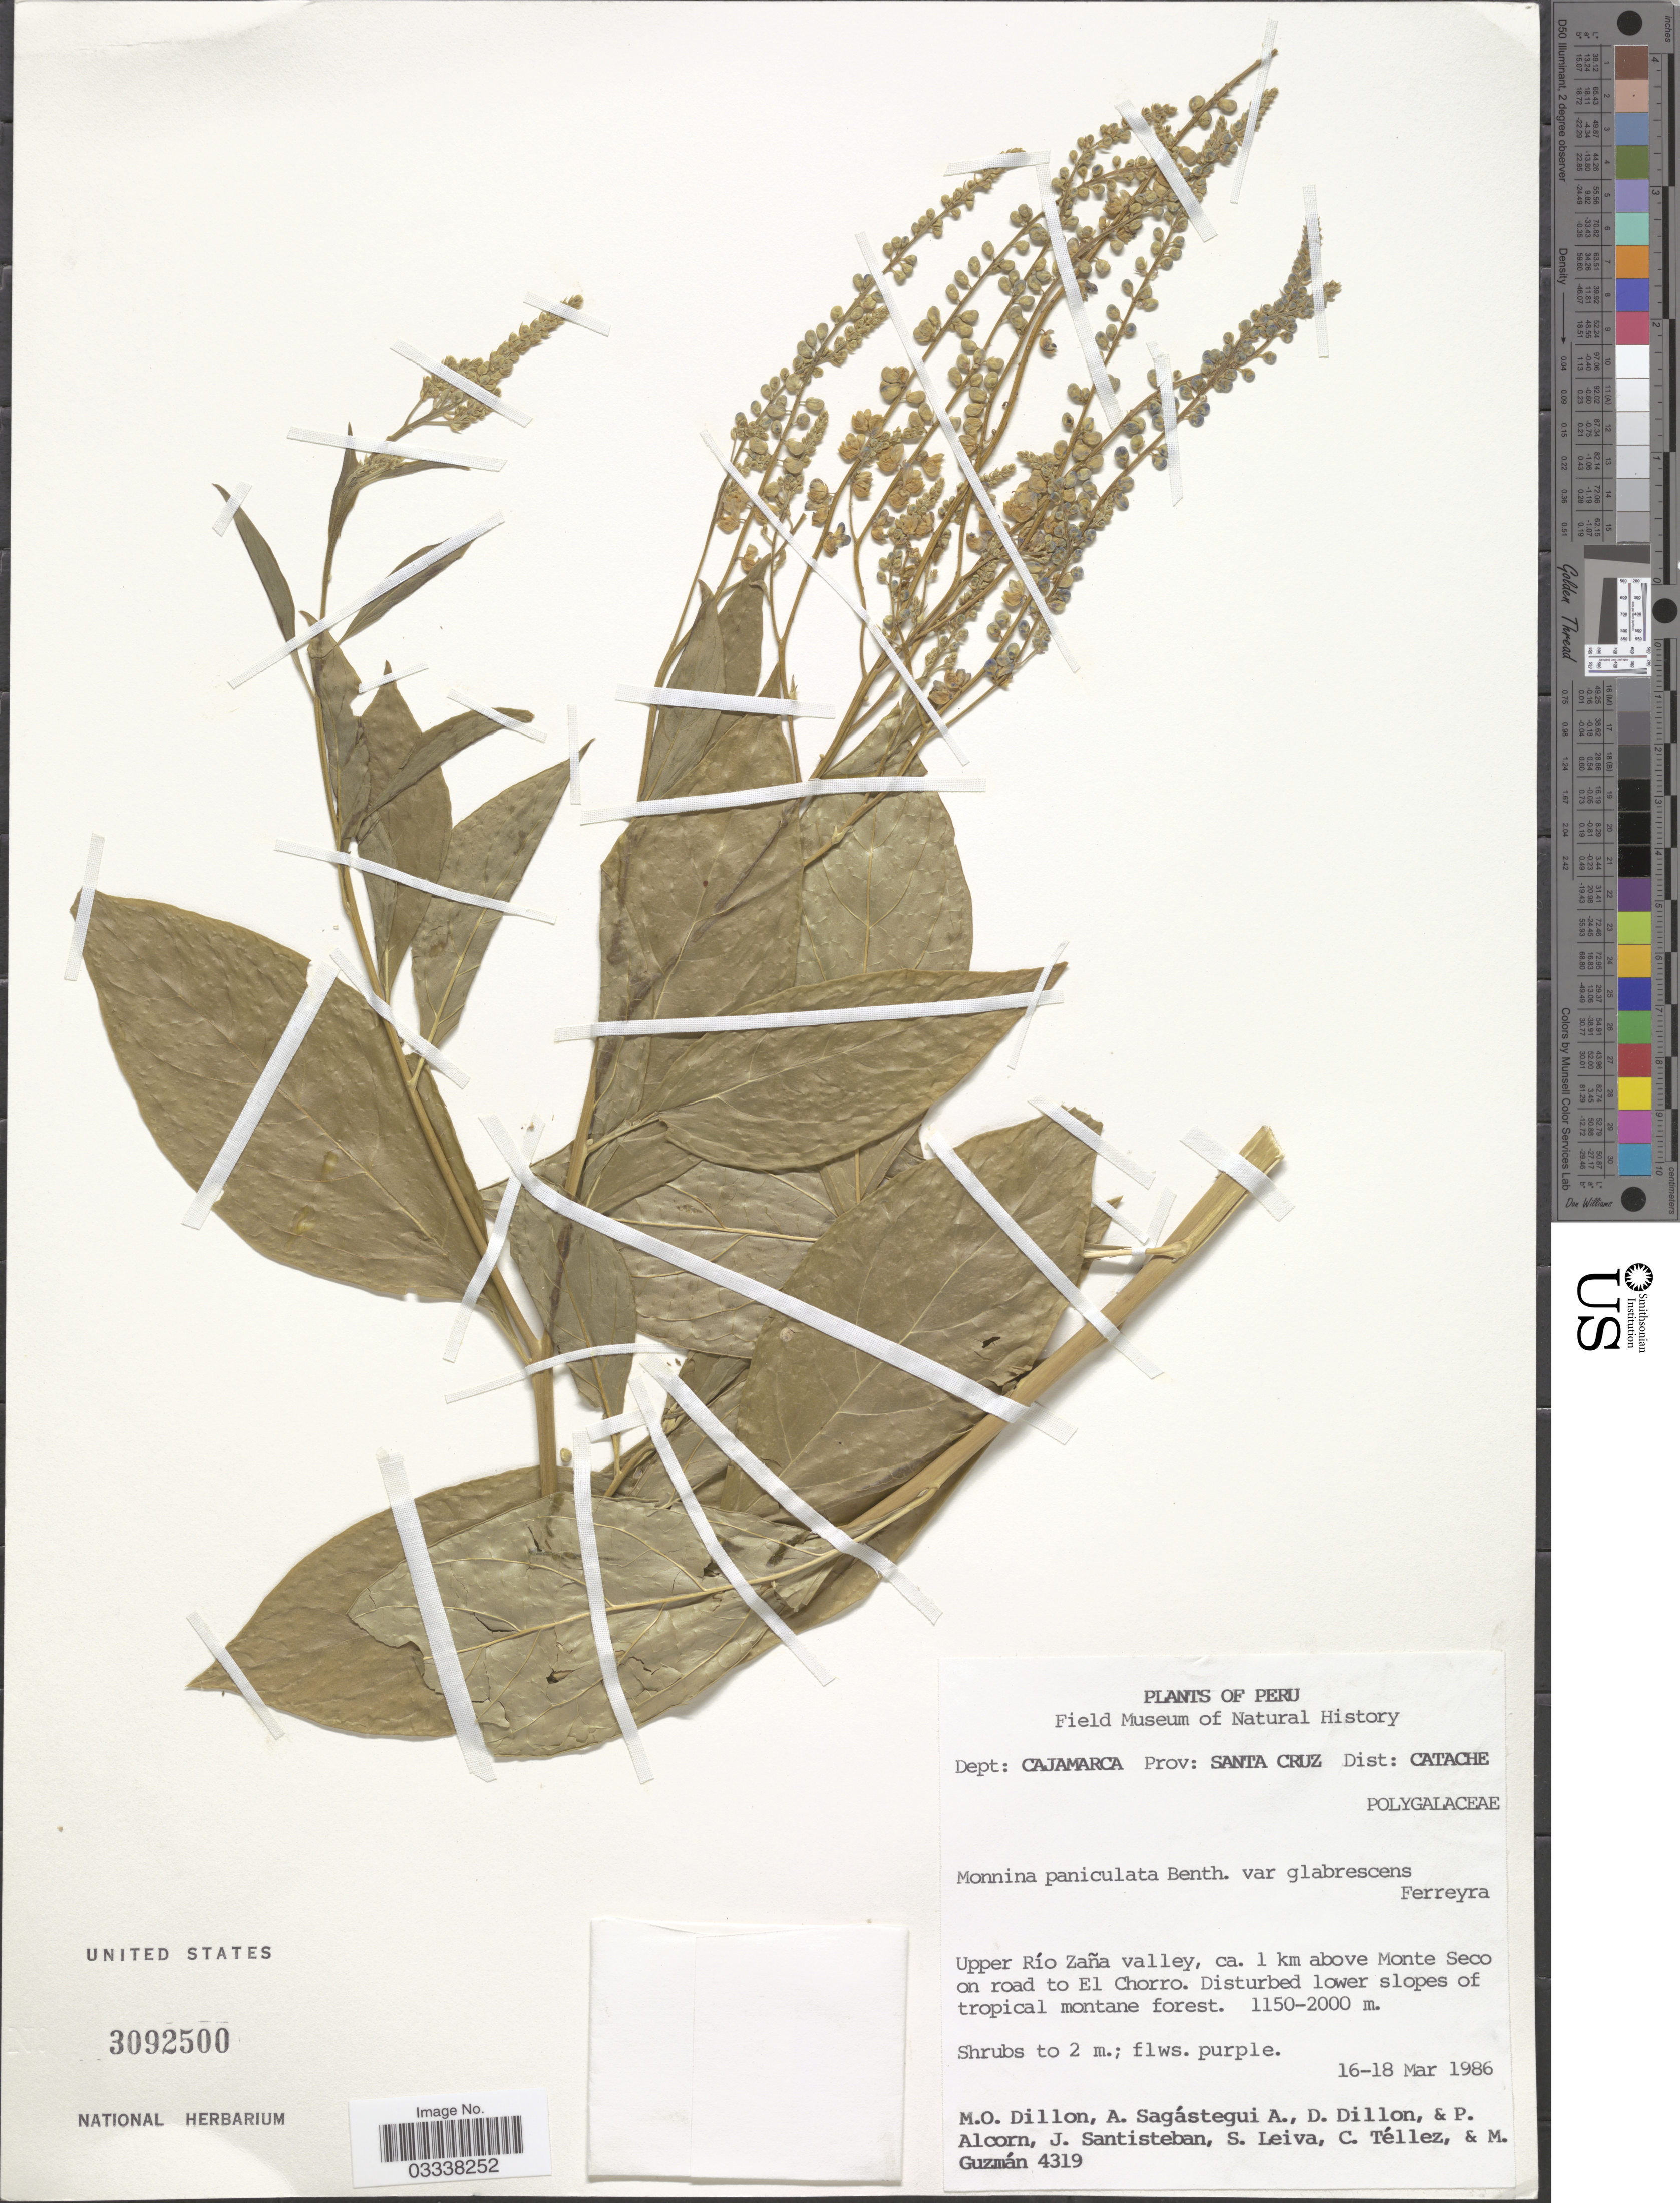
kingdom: Plantae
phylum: Tracheophyta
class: Magnoliopsida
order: Fabales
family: Polygalaceae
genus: Monnina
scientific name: Monnina paniculata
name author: Benth.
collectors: M. O. Dillon, A. Sagástegui A., D. Dillon, P. Alcorn & et al.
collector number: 4319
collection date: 1986-03-16/1986-03-18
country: Peru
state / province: Cajamarca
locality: Dept.: Cajamarca, Prov.: Santa Cruz, Dist.: Catache. Upper Río Zaña valley, ca. 1 km above Monte Seco on road to El Chorro.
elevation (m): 1150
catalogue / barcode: US 3092500